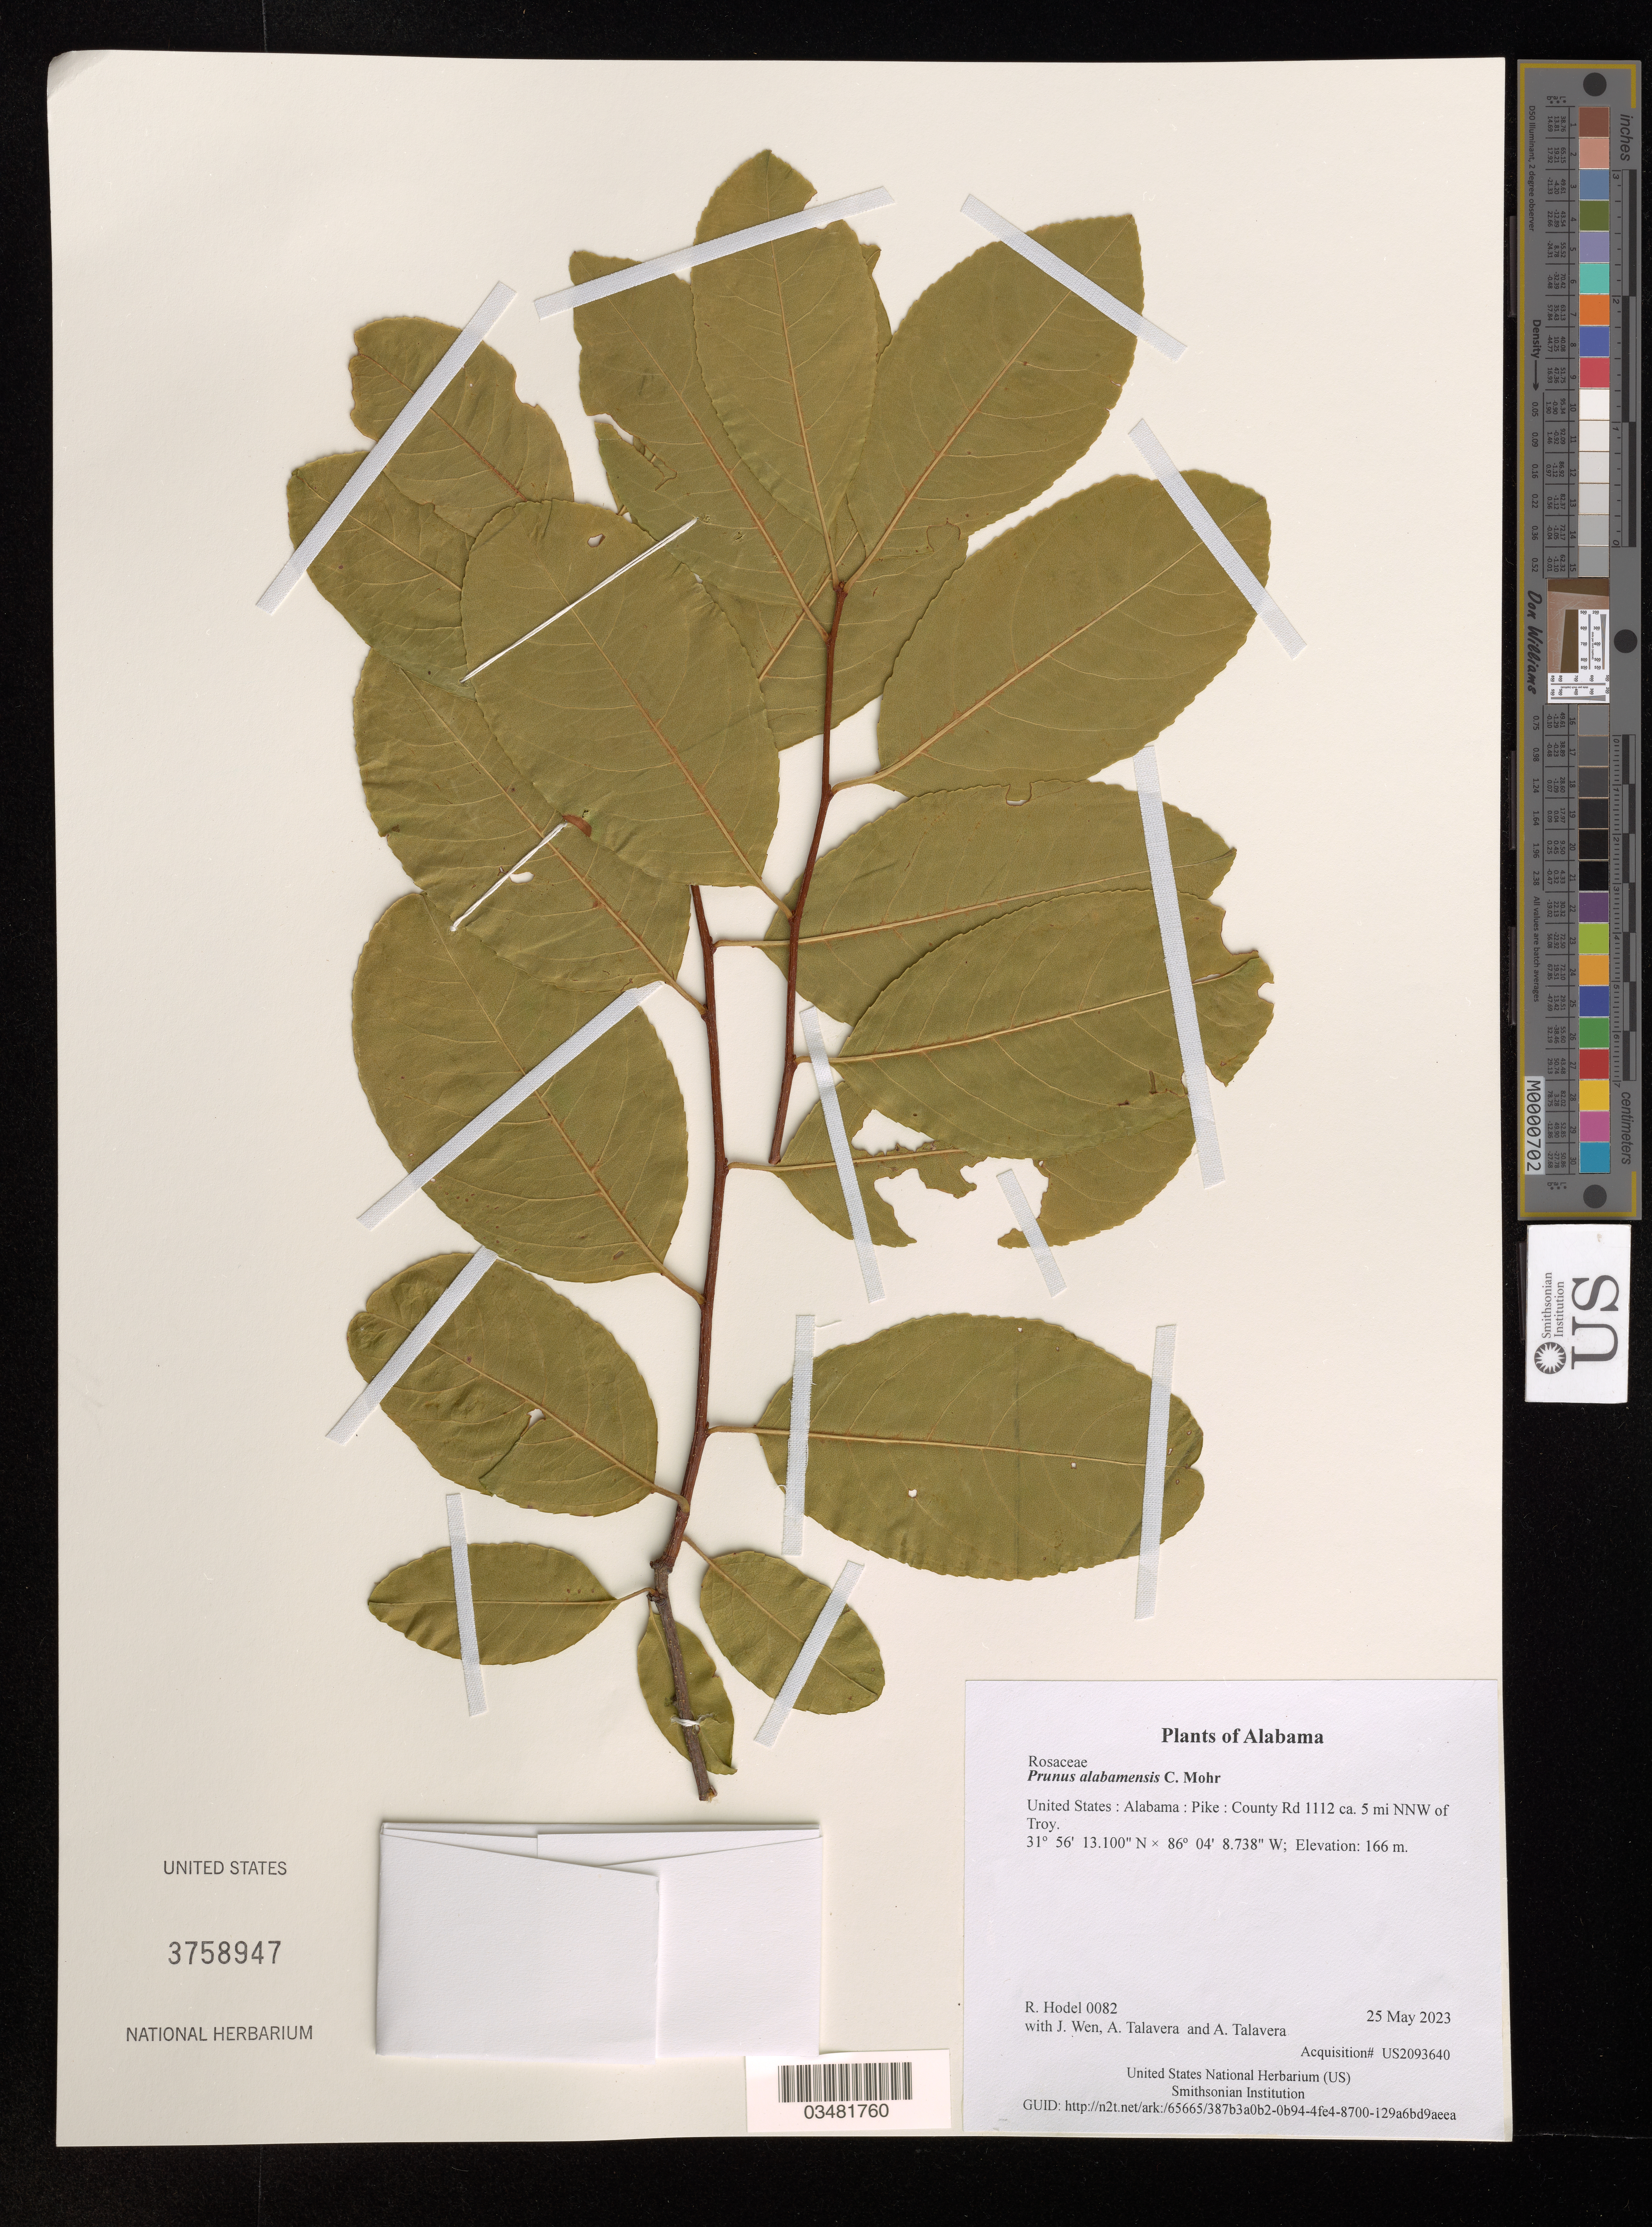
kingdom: Plantae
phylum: Tracheophyta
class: Magnoliopsida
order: Rosales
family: Rosaceae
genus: Prunus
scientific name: Prunus alabamensis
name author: C. Mohr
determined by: Hodel, Richard G. J.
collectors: R. Hodel, J. Wen, A. Talavera & A. Talavera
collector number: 0082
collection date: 2023-05-25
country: United States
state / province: Alabama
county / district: Pike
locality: County Rd 1112 ca. 5 mi NNW of Troy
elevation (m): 166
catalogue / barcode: US 3758947